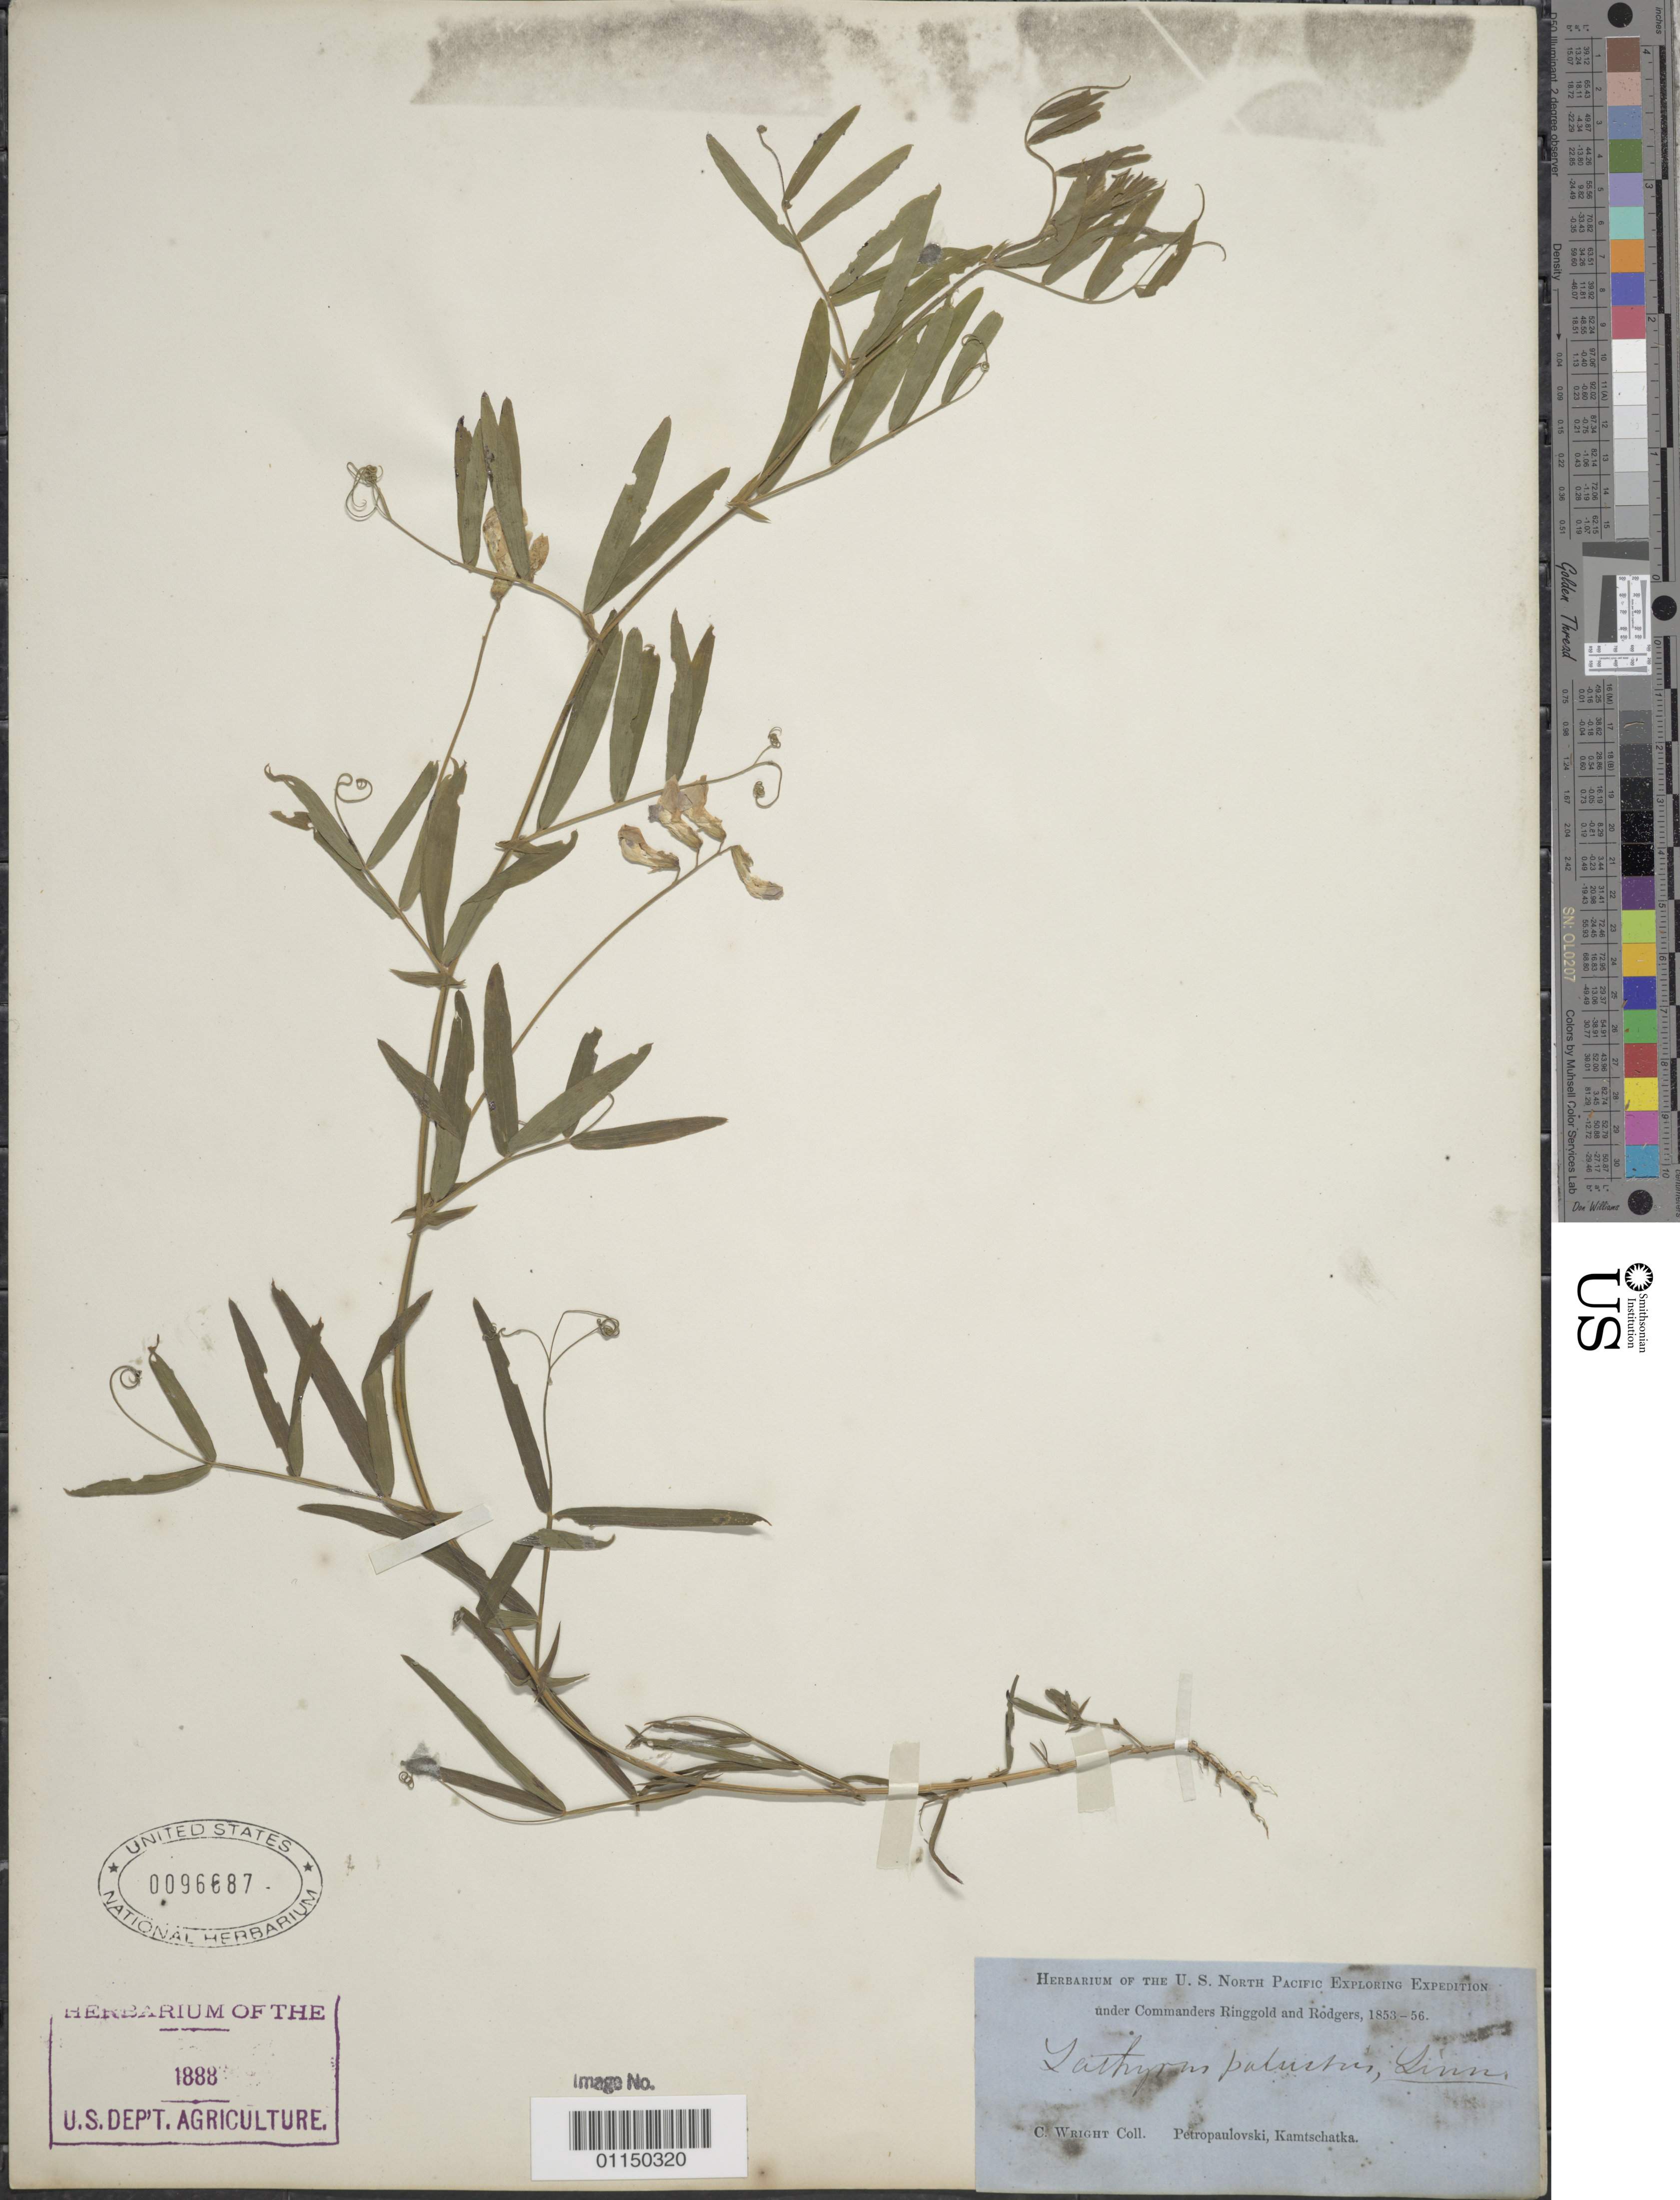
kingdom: Plantae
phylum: Tracheophyta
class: Magnoliopsida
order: Fabales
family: Fabaceae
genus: Lathyrus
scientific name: Lathyrus palustris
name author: L.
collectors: C. Wright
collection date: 1853/1856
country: Russian Federation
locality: Petropaulovski, Kamtschatka.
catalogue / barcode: US 96687